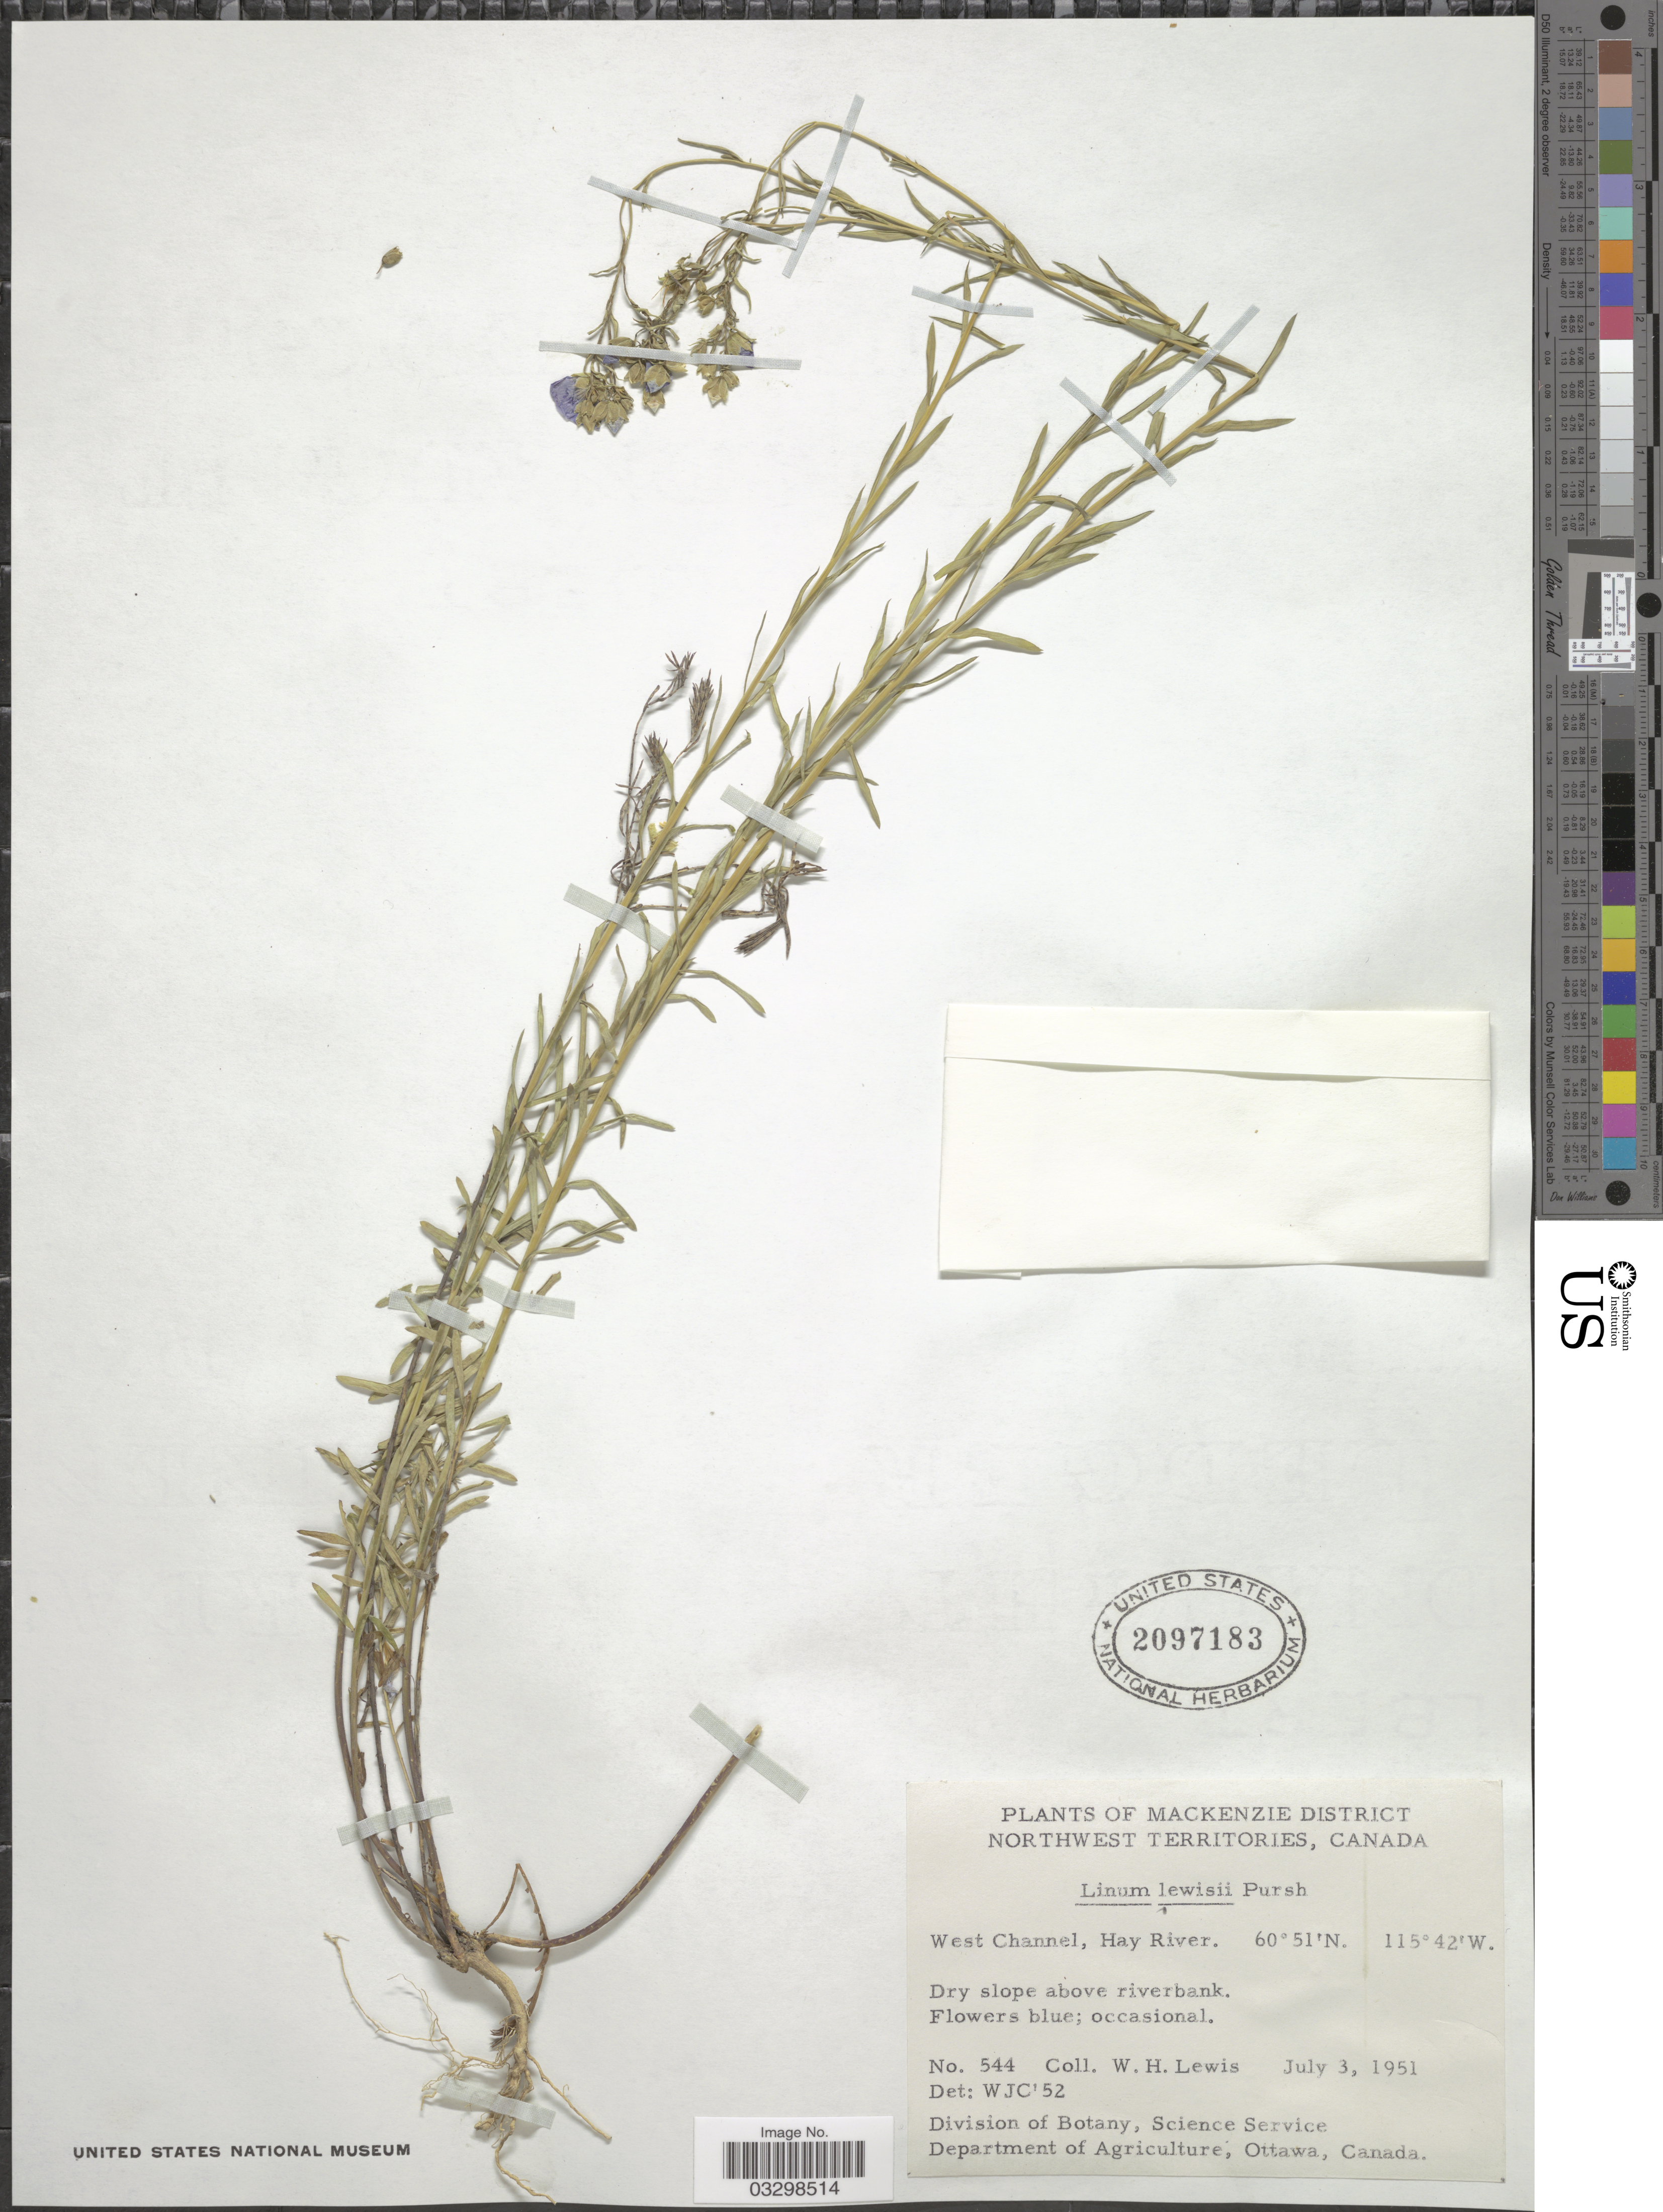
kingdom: Plantae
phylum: Tracheophyta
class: Magnoliopsida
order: Malpighiales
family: Linaceae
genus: Linum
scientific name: Linum lewisii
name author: Pursh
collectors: W. H. Lewis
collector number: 544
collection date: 1951-07-03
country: Canada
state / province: Northwest Territories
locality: Mackenzie District. West Channel, Hay River.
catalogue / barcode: US 2097183